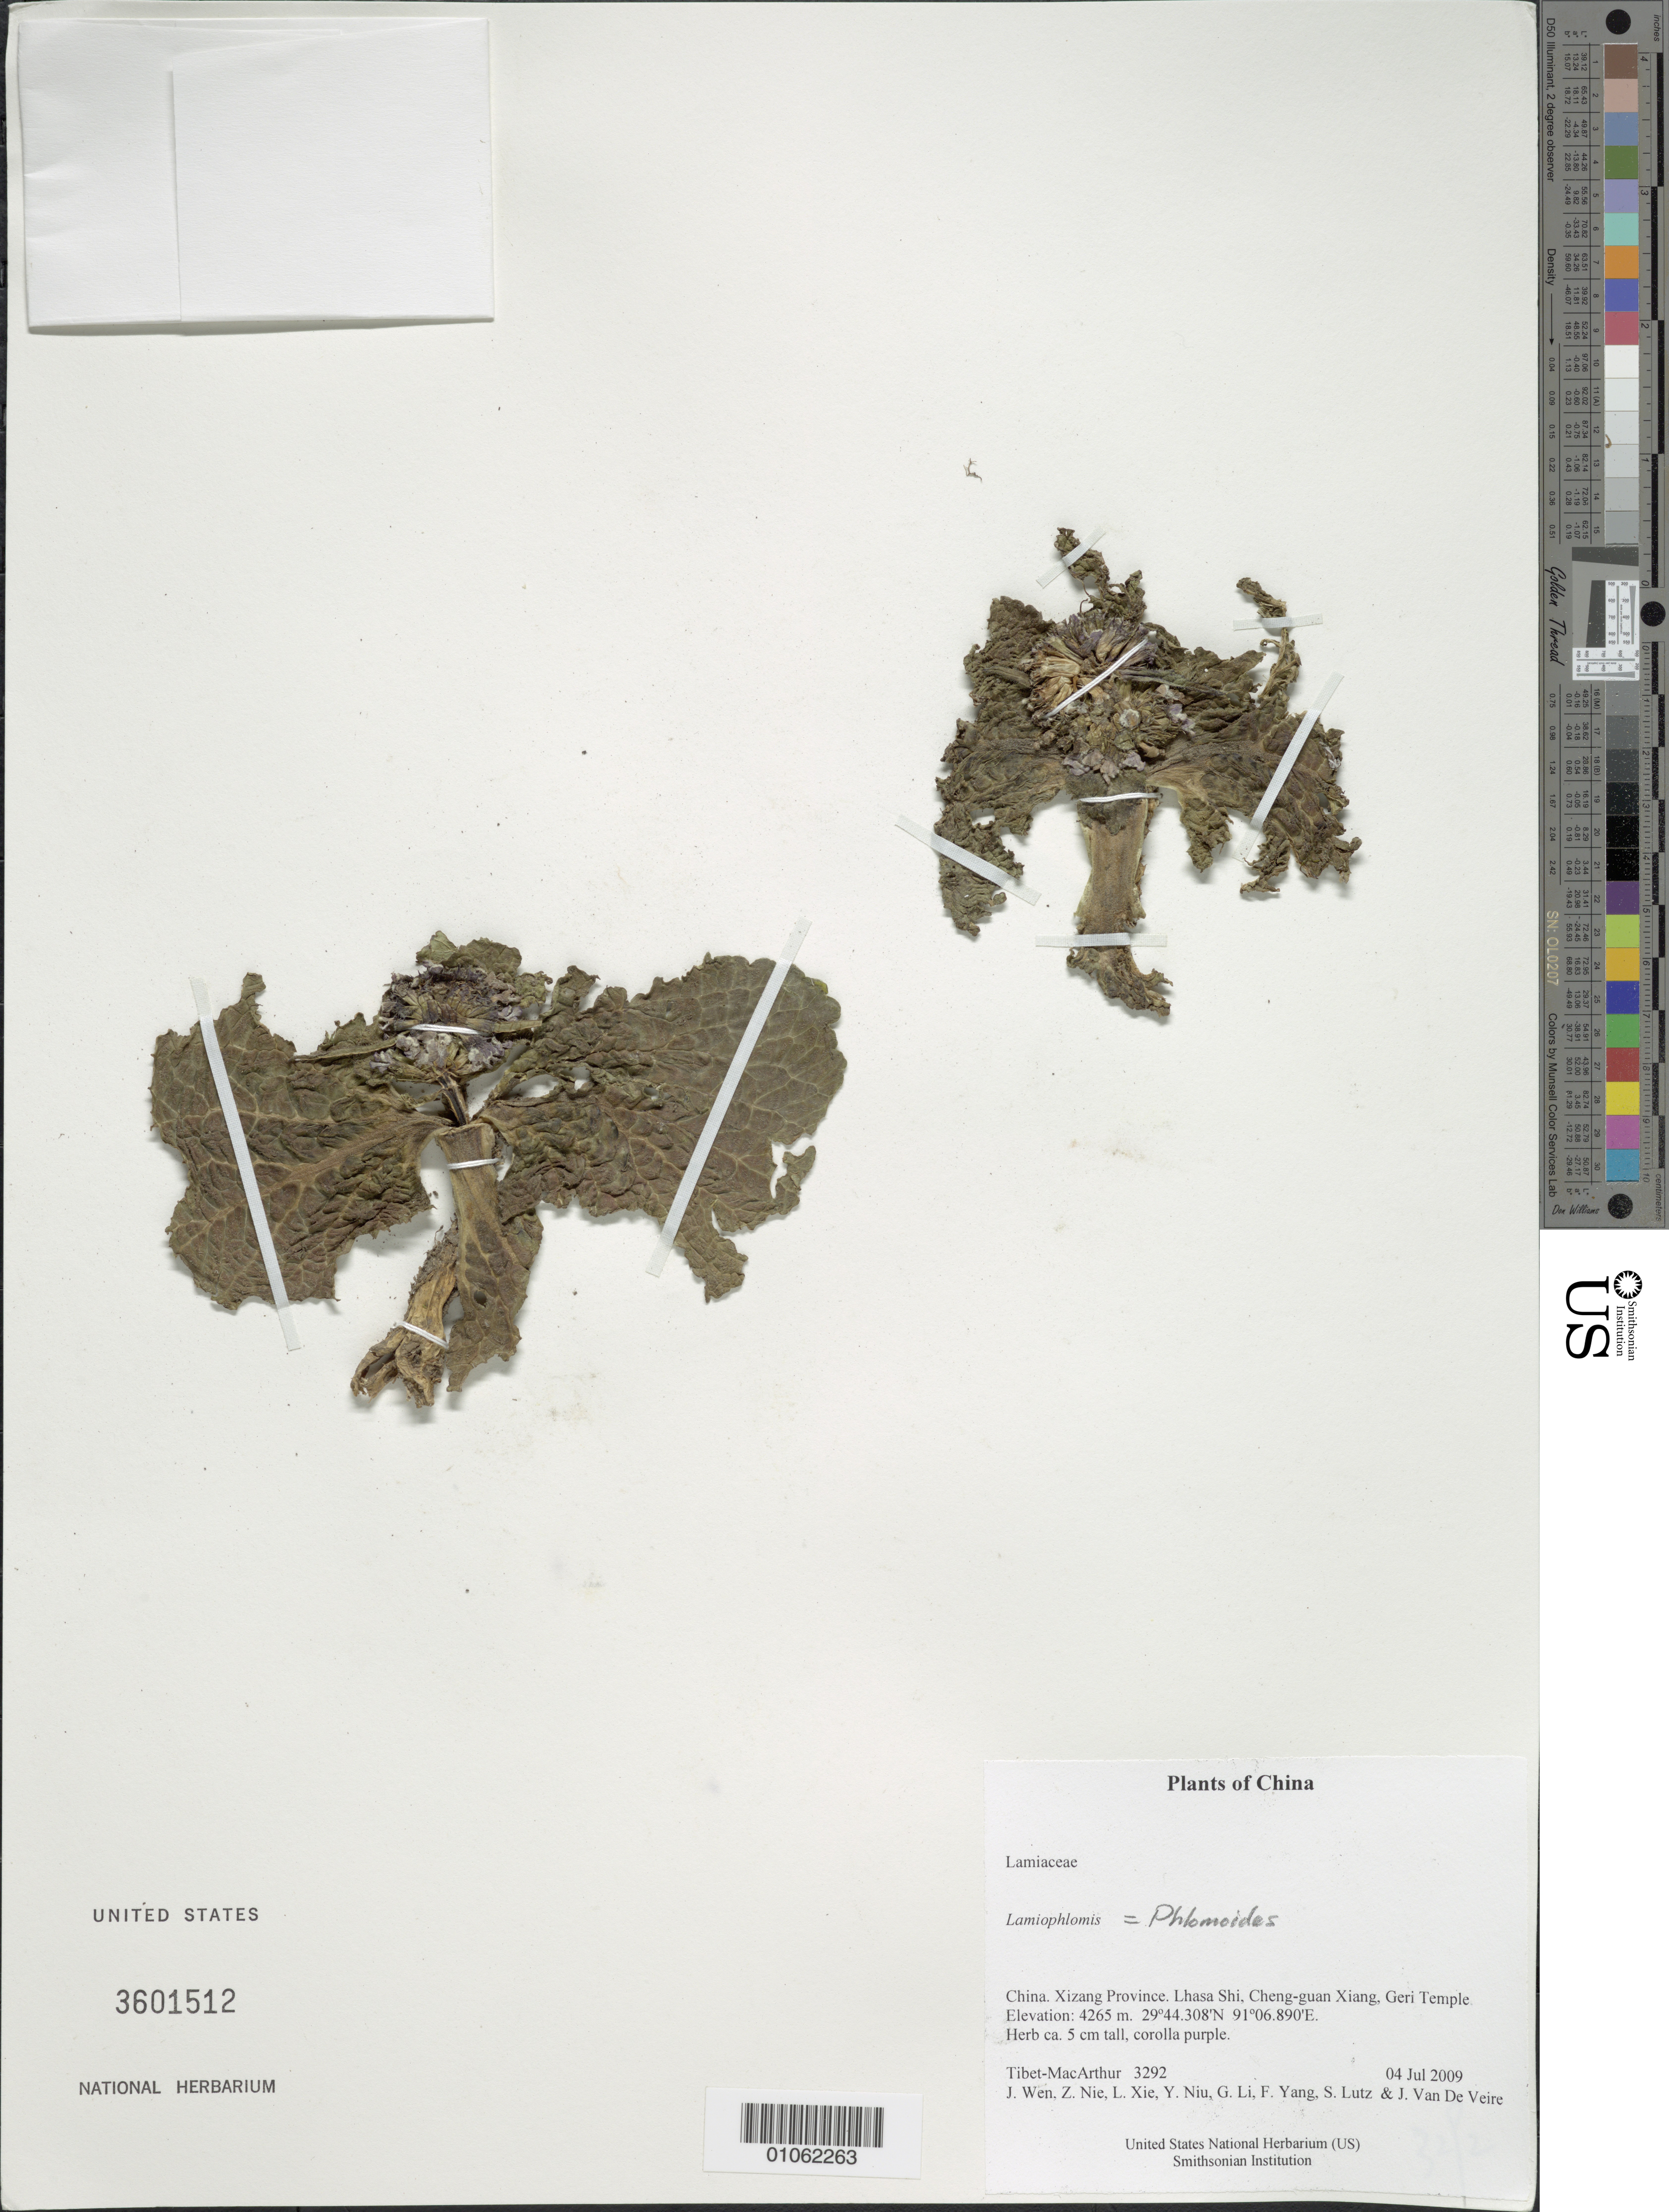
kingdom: Plantae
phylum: Tracheophyta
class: Magnoliopsida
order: Lamiales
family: Lamiaceae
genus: Lamiophlomis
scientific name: Lamiophlomis sp.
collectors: Tibet-MacArthur, J. Wen, Z. Nie, L. Xie, Y. Niu, G. Li, F. Yang, S. Lutz & J. Van De Veire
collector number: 3292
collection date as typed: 04 Jul 2009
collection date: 2009-07-04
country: China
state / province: Xizang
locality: Lhasa Shi, Cheng-guan Xiang, Geri Temple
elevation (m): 4265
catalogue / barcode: US 3601512